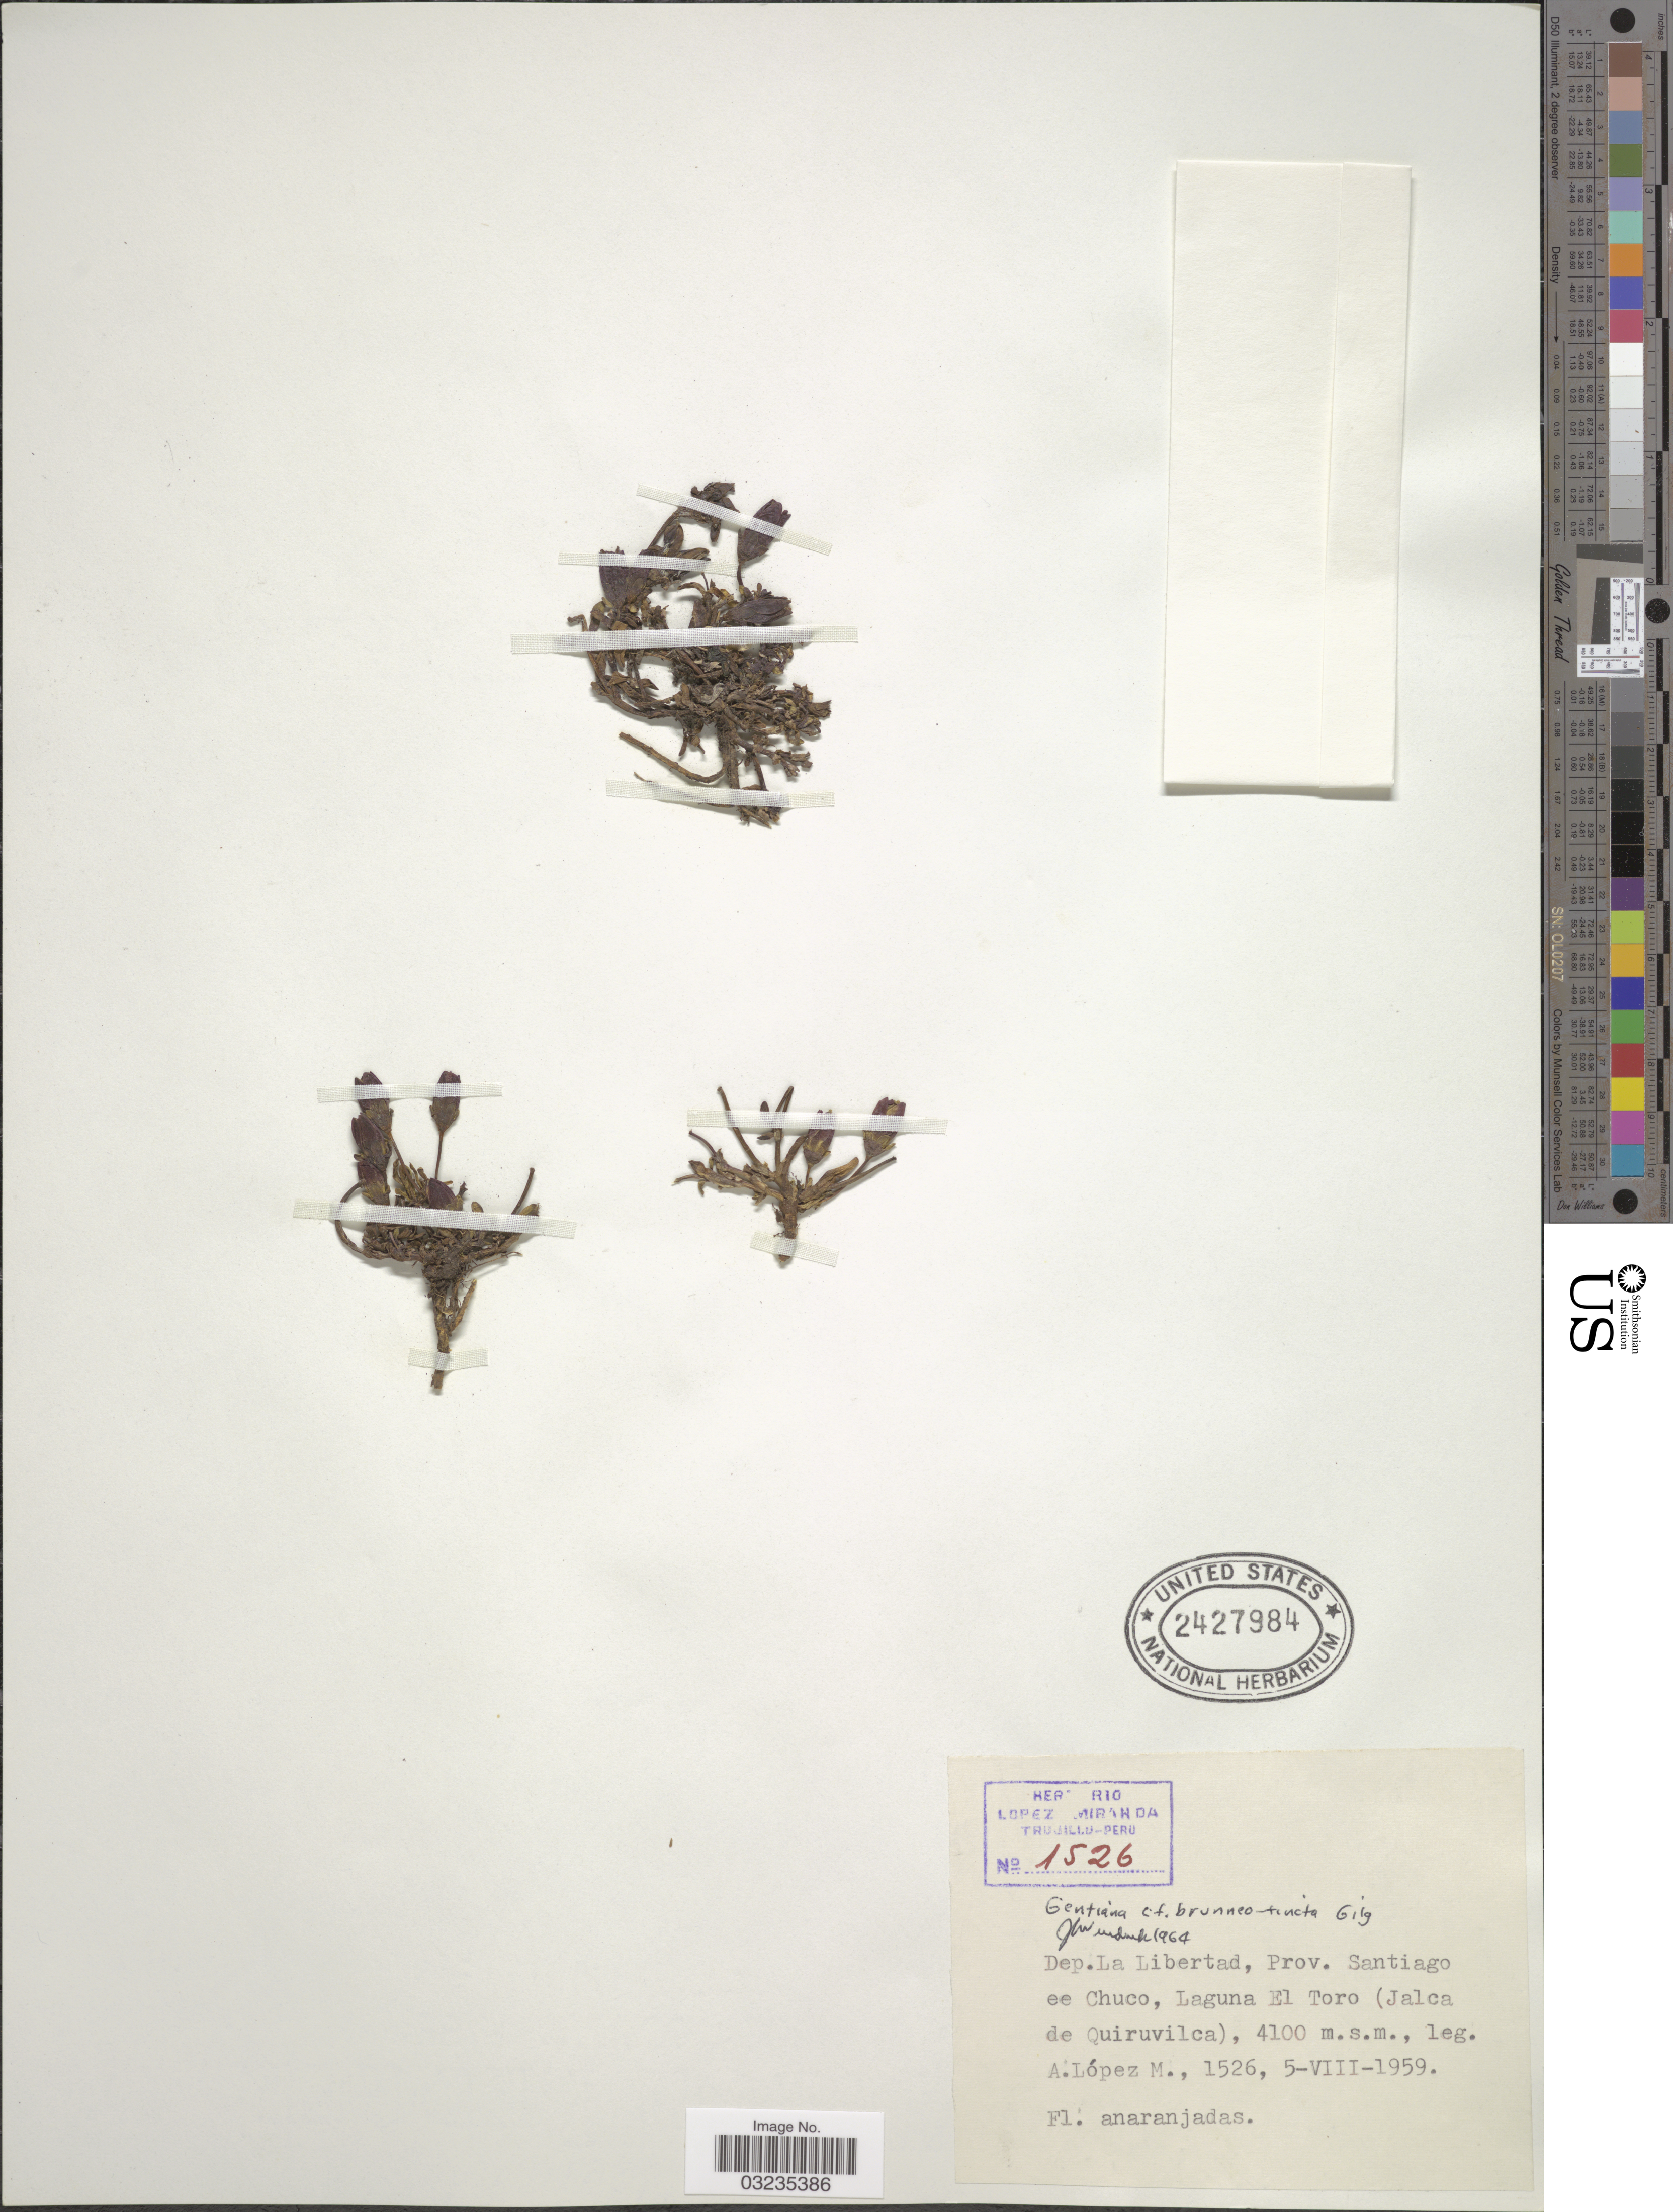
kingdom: Plantae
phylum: Tracheophyta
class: Magnoliopsida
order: Gentianales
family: Gentianaceae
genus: Gentiana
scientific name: Gentiana brunneotincta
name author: Gilg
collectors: A. López M.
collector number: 1526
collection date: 1959-08-05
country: Peru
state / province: La Libertad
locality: Dep. La Libertad, Prov. Santiago ee Chuco, Laguna El Toro (Jalca de Quiruvilca).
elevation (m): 4100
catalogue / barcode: US 2427984